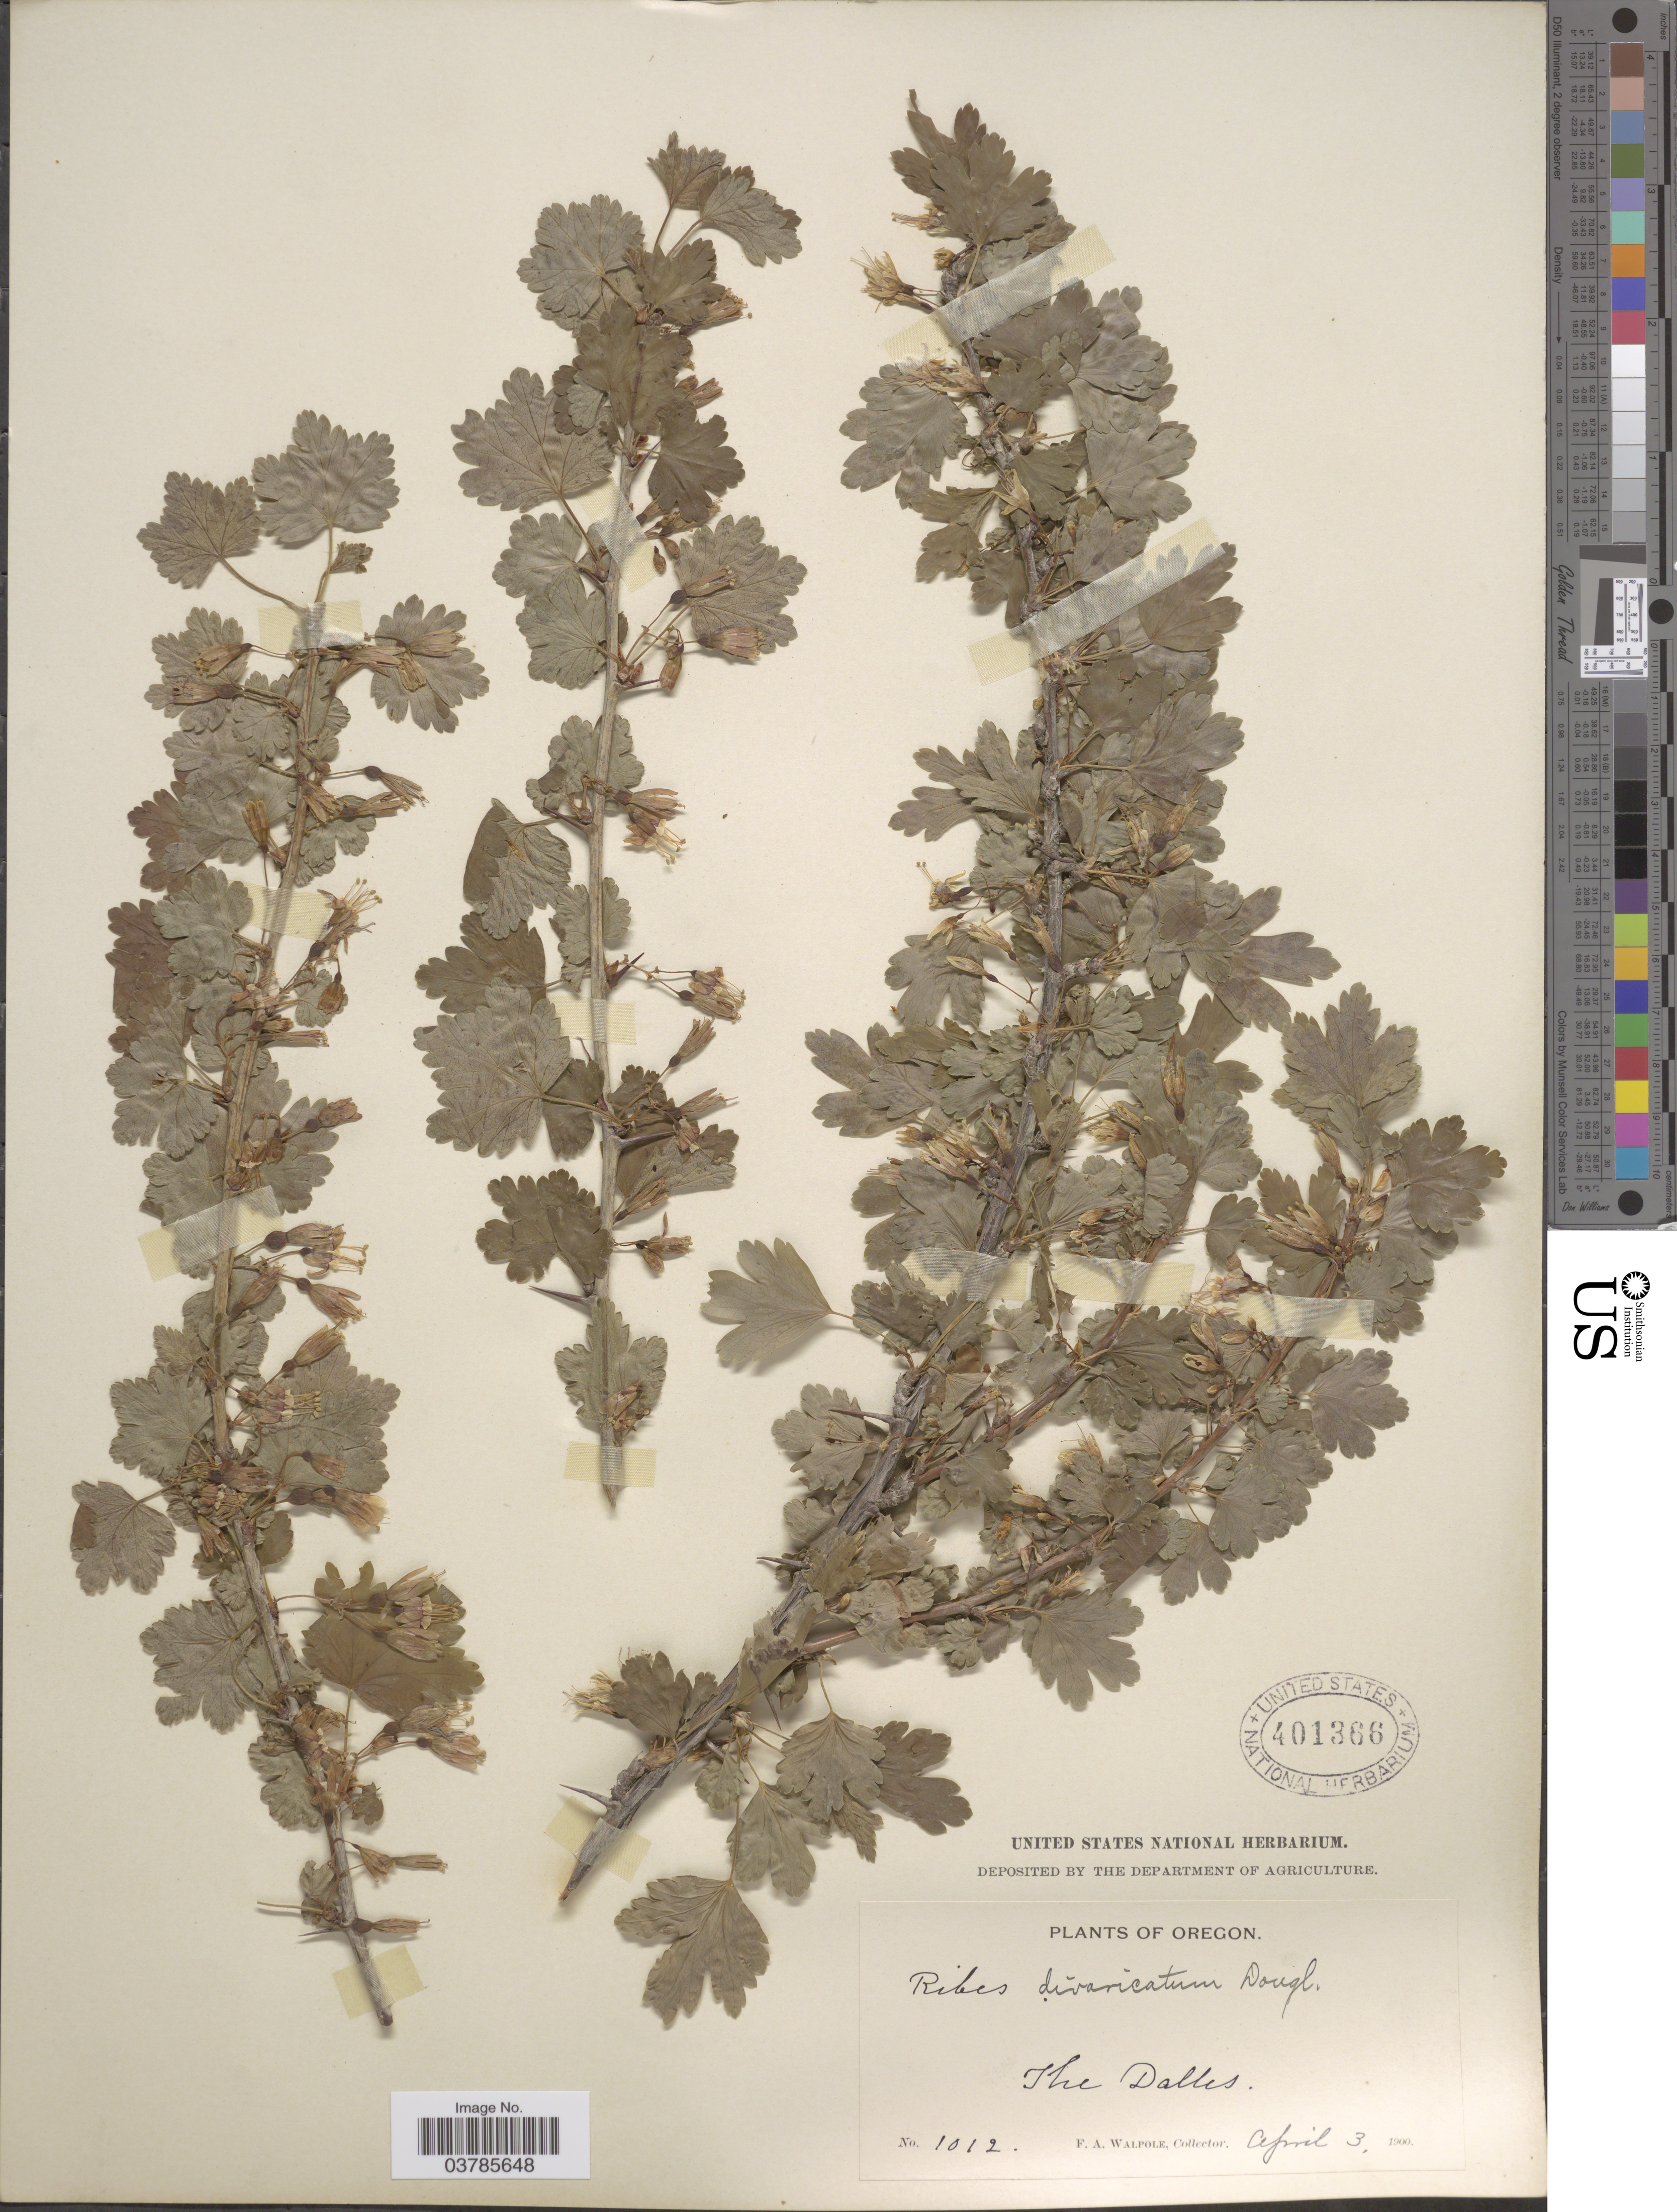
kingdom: Plantae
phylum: Tracheophyta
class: Magnoliopsida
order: Saxifragales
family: Grossulariaceae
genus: Ribes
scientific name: Ribes divaricatum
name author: Douglas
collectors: F. Walpole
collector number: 1012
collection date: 1900-04-03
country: United States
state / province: Oregon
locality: The Dalles.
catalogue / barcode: US 401366